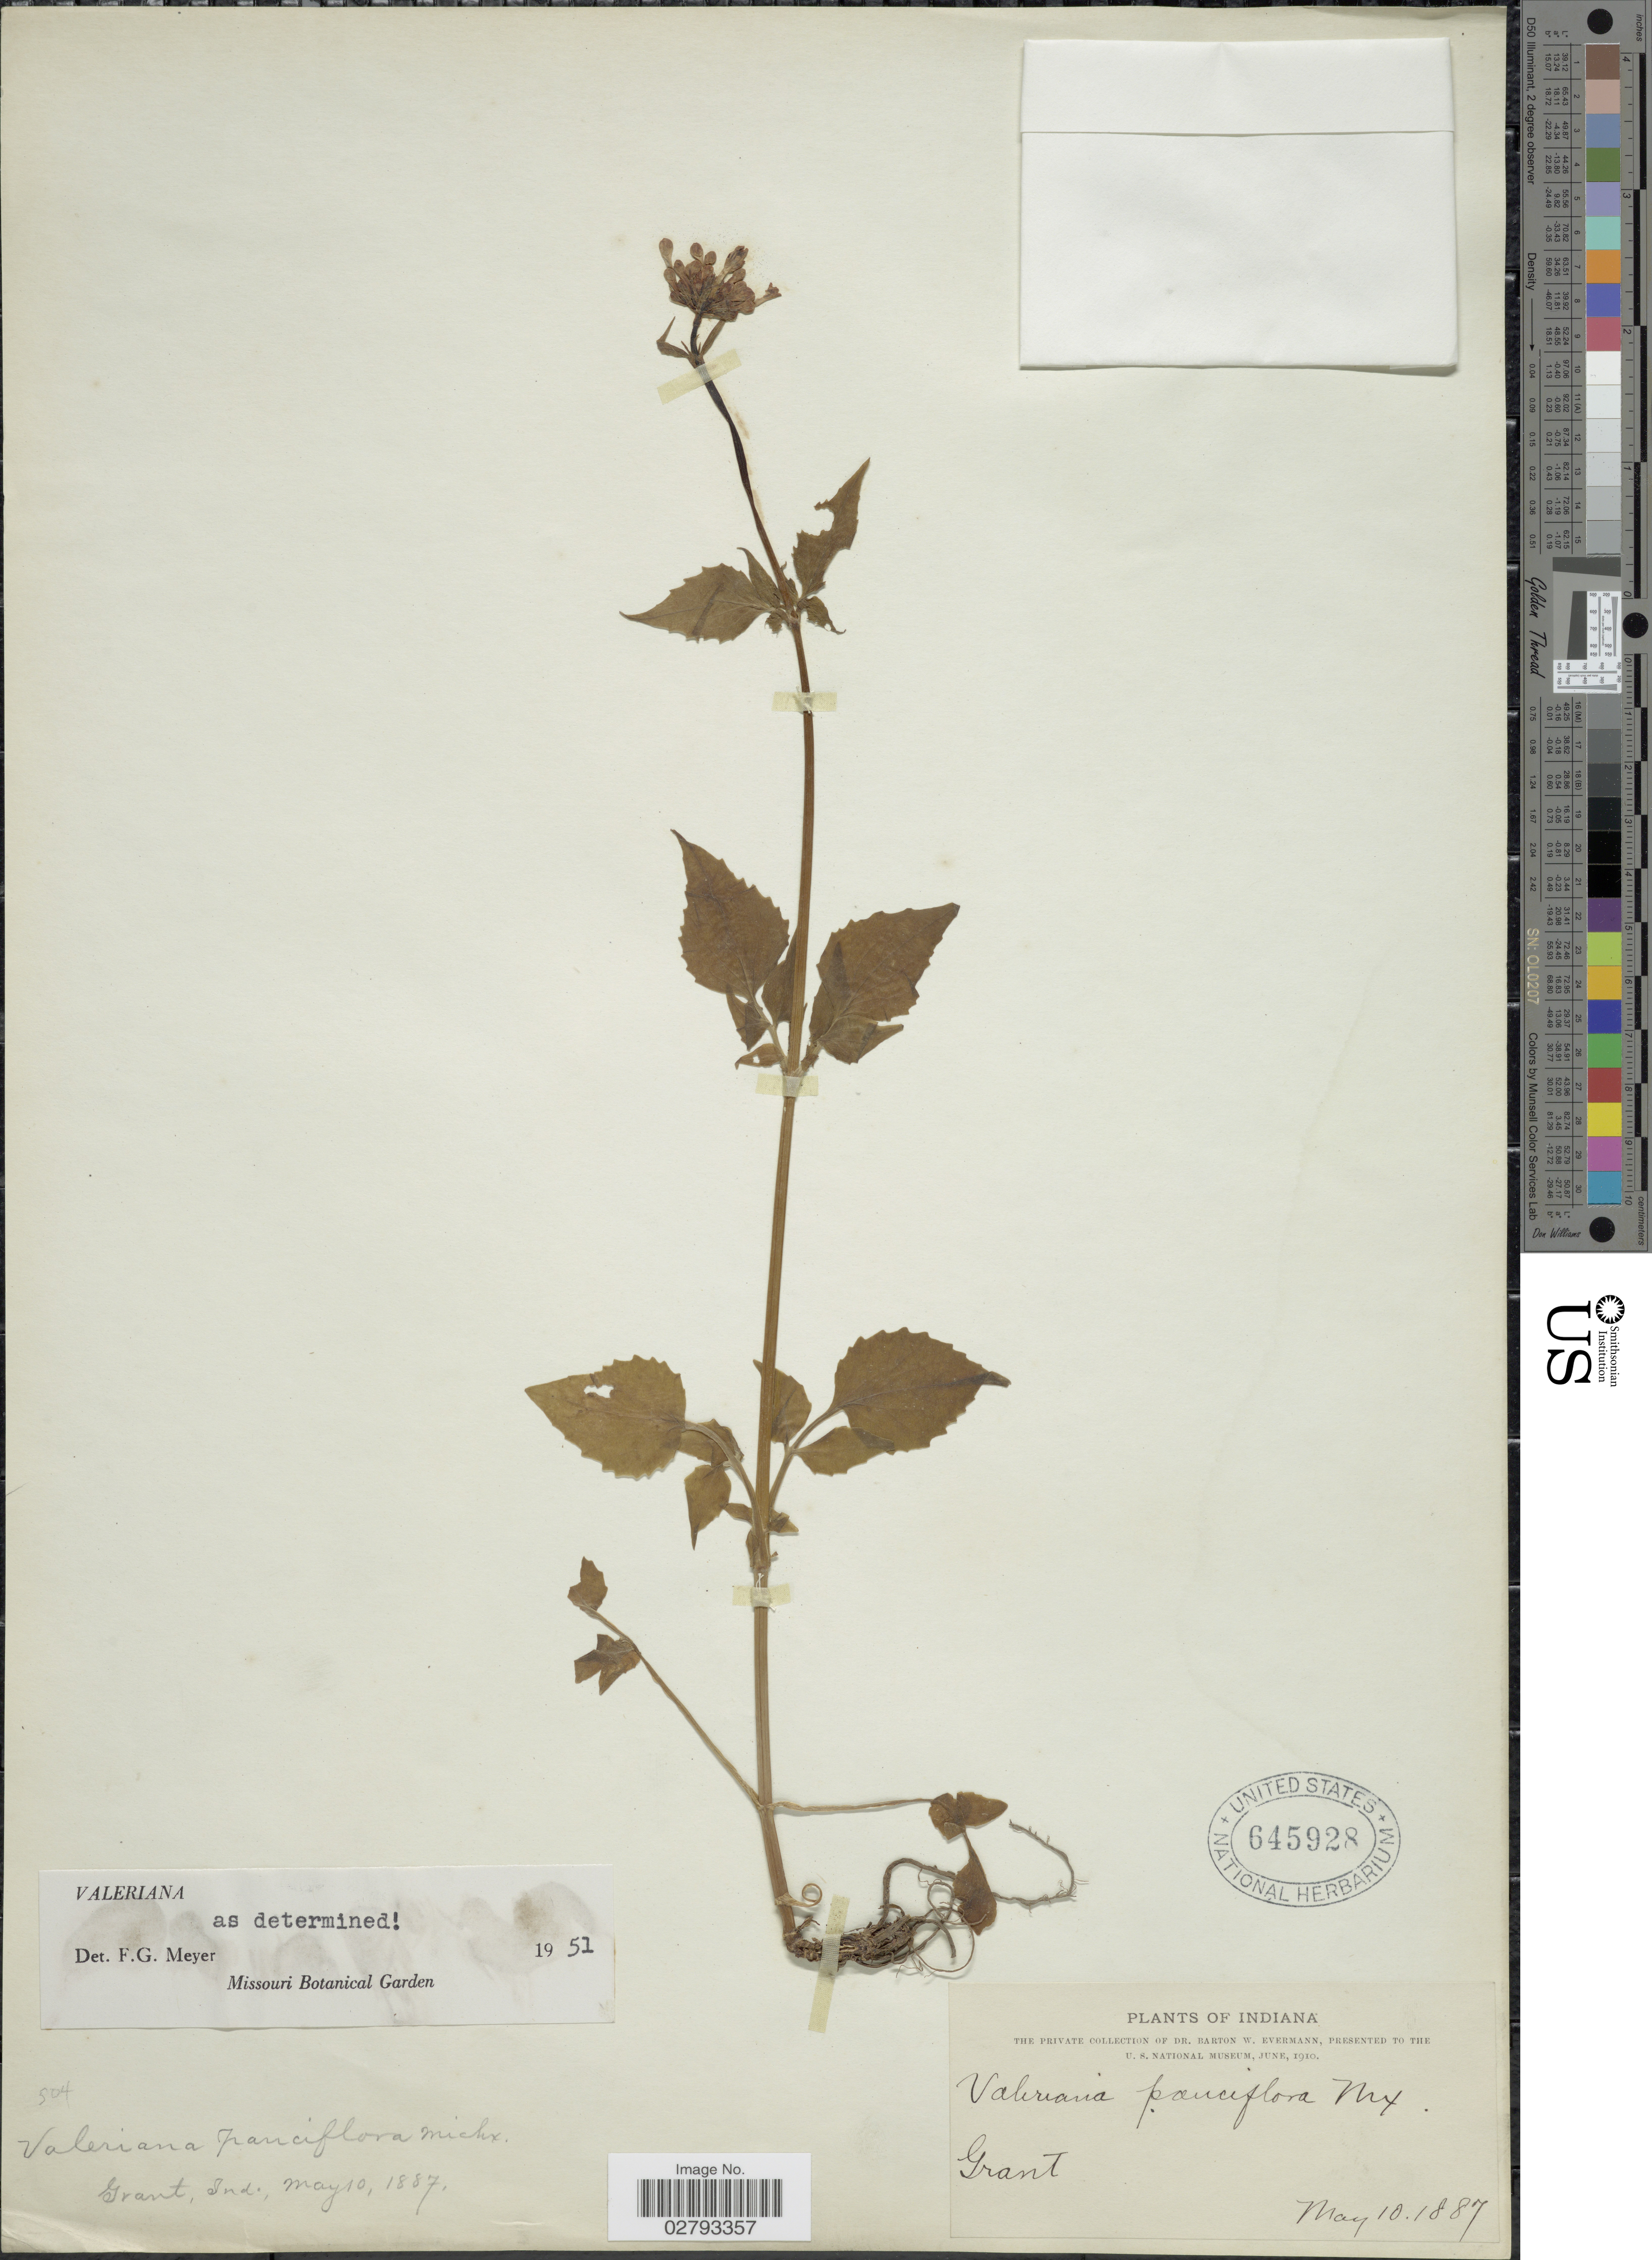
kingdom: Plantae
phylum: Tracheophyta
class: Magnoliopsida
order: Dipsacales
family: Caprifoliaceae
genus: Valeriana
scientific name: Valeriana pauciflora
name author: Michx.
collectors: B. W. Evermann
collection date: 1887-05-10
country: United States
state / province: Indiana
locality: Grant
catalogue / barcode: US 645928